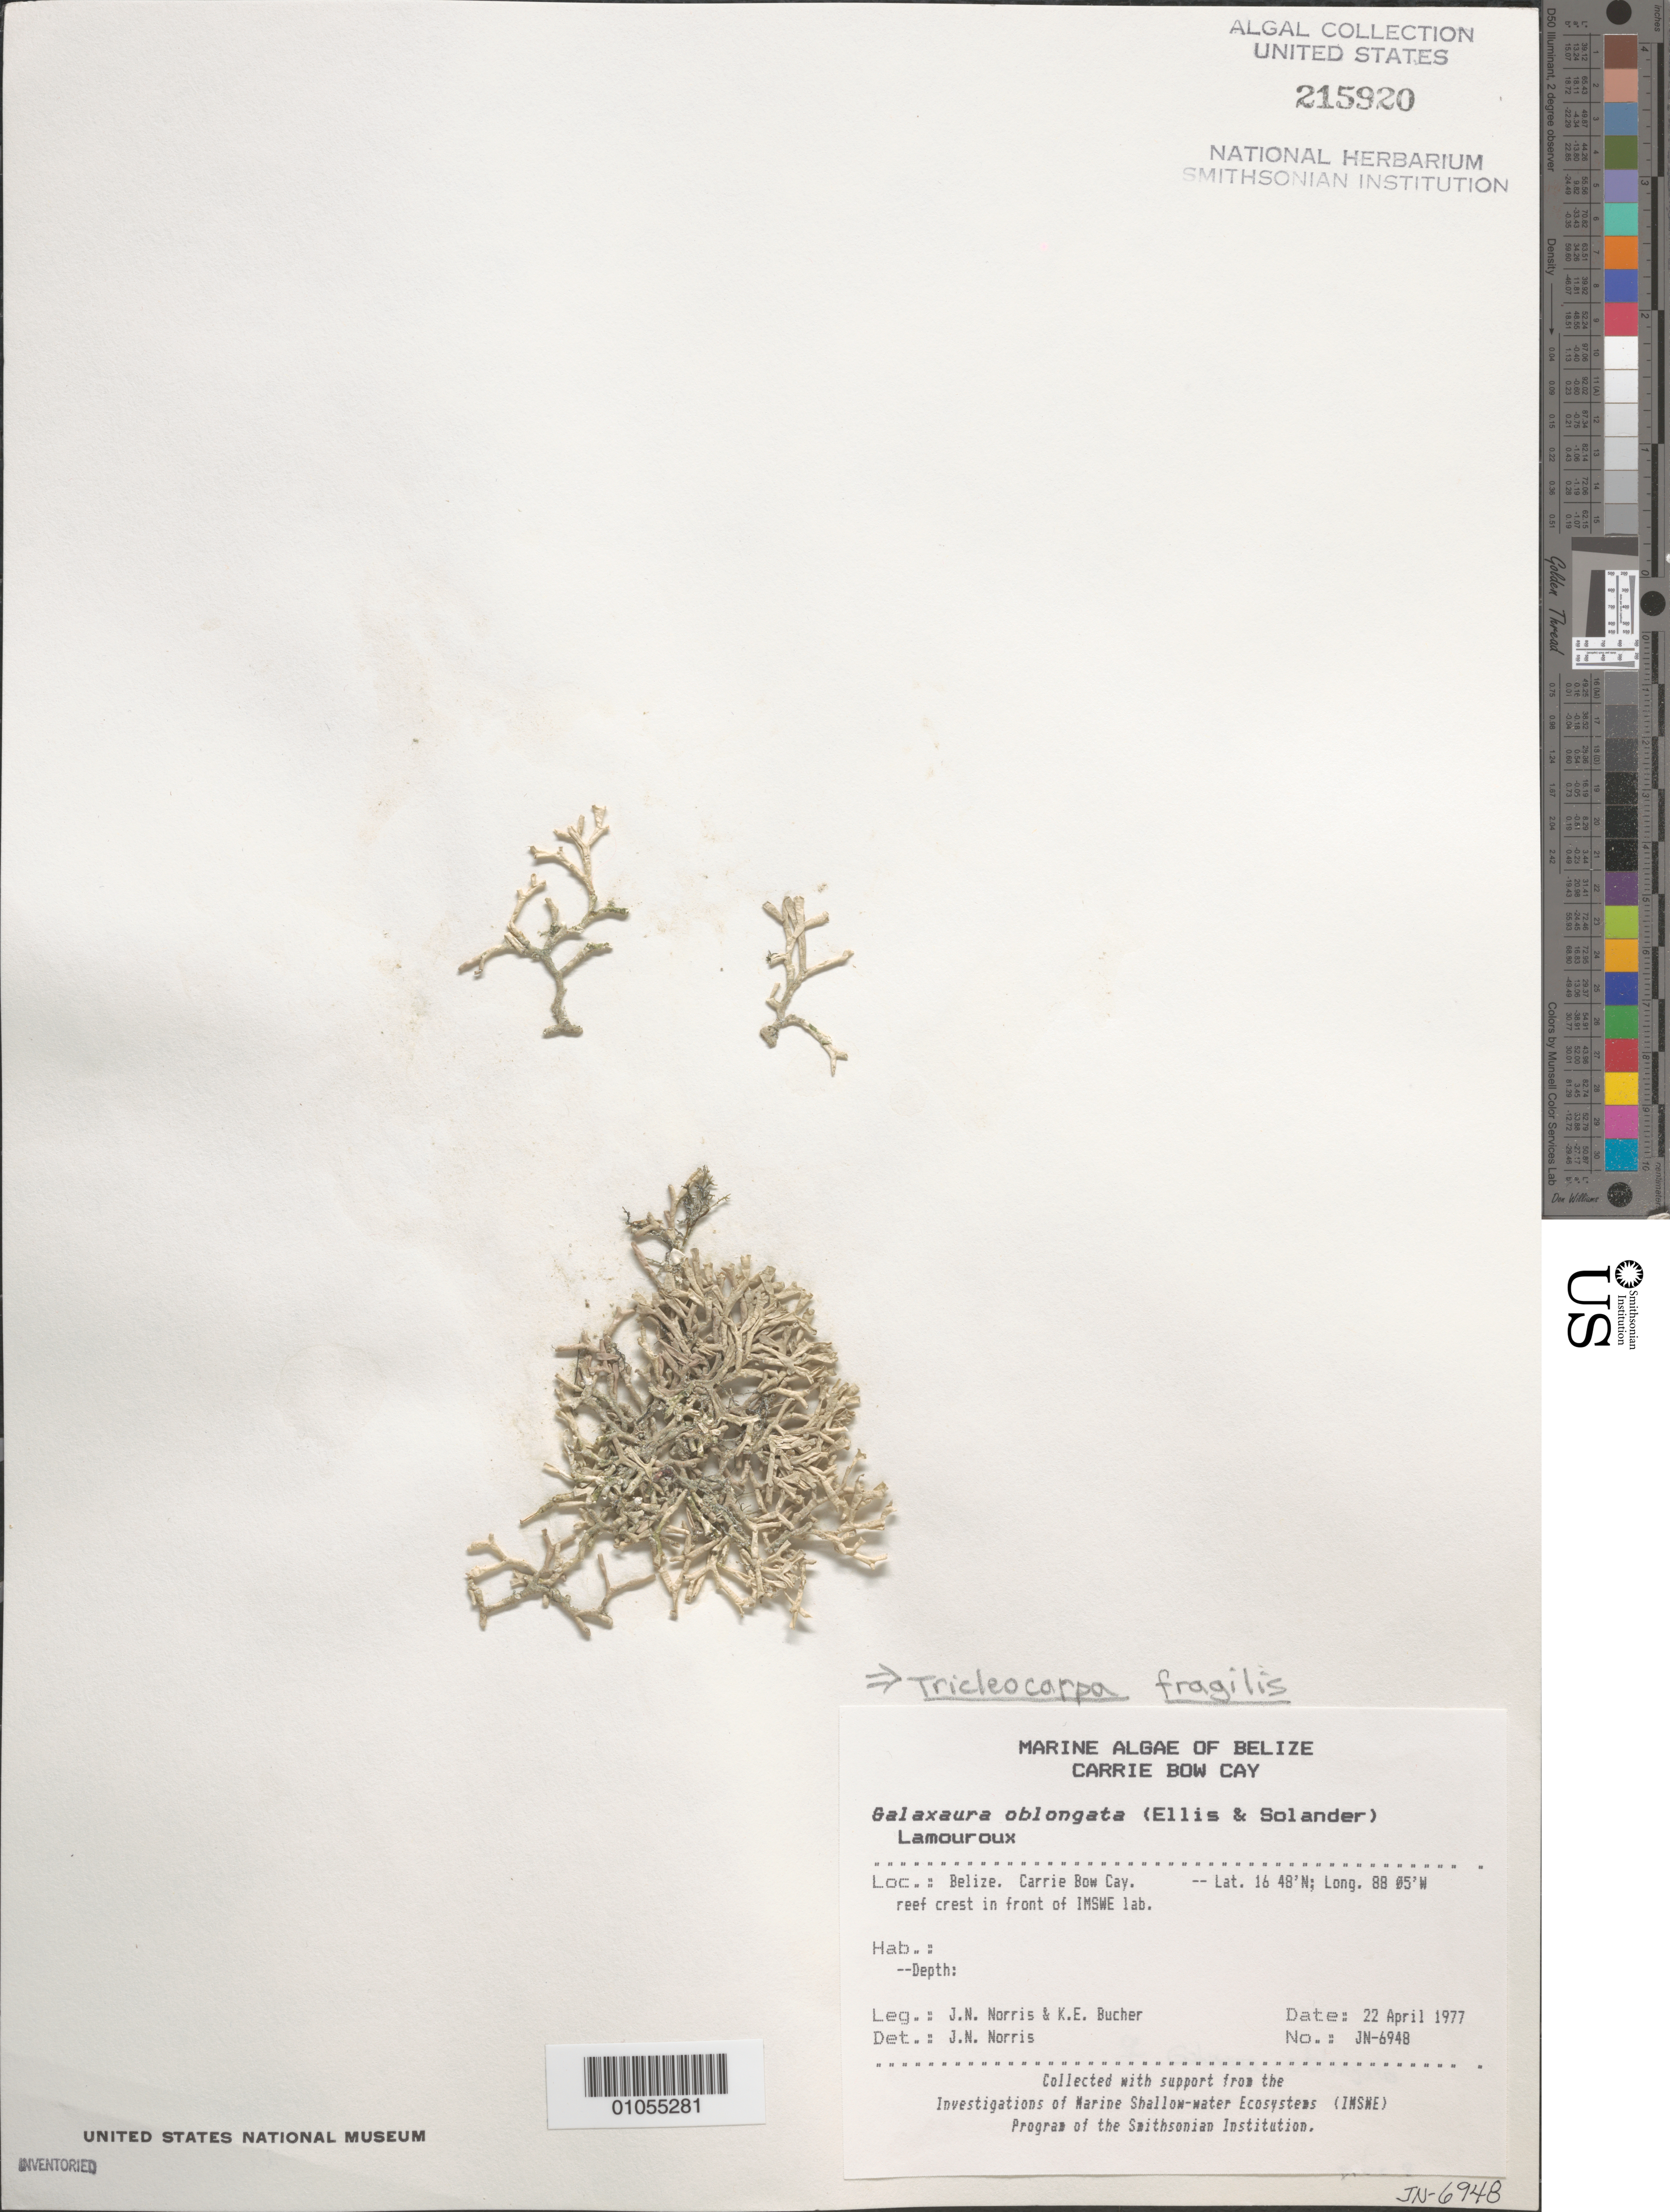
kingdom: Plantae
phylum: Rhodophyta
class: Florideophyceae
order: Nemaliales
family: Galaxauraceae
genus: Tricleocarpa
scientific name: Tricleocarpa fragilis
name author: (L.) Huisman & R.A. Towns.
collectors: J. N. Norris & K. E. Bucher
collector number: JN-6948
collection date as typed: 22 Apr 1977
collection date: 1977-04-22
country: Belize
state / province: Stann Creek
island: Carrie Bow Cay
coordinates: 16 48'N, 88 05'W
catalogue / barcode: US 215920